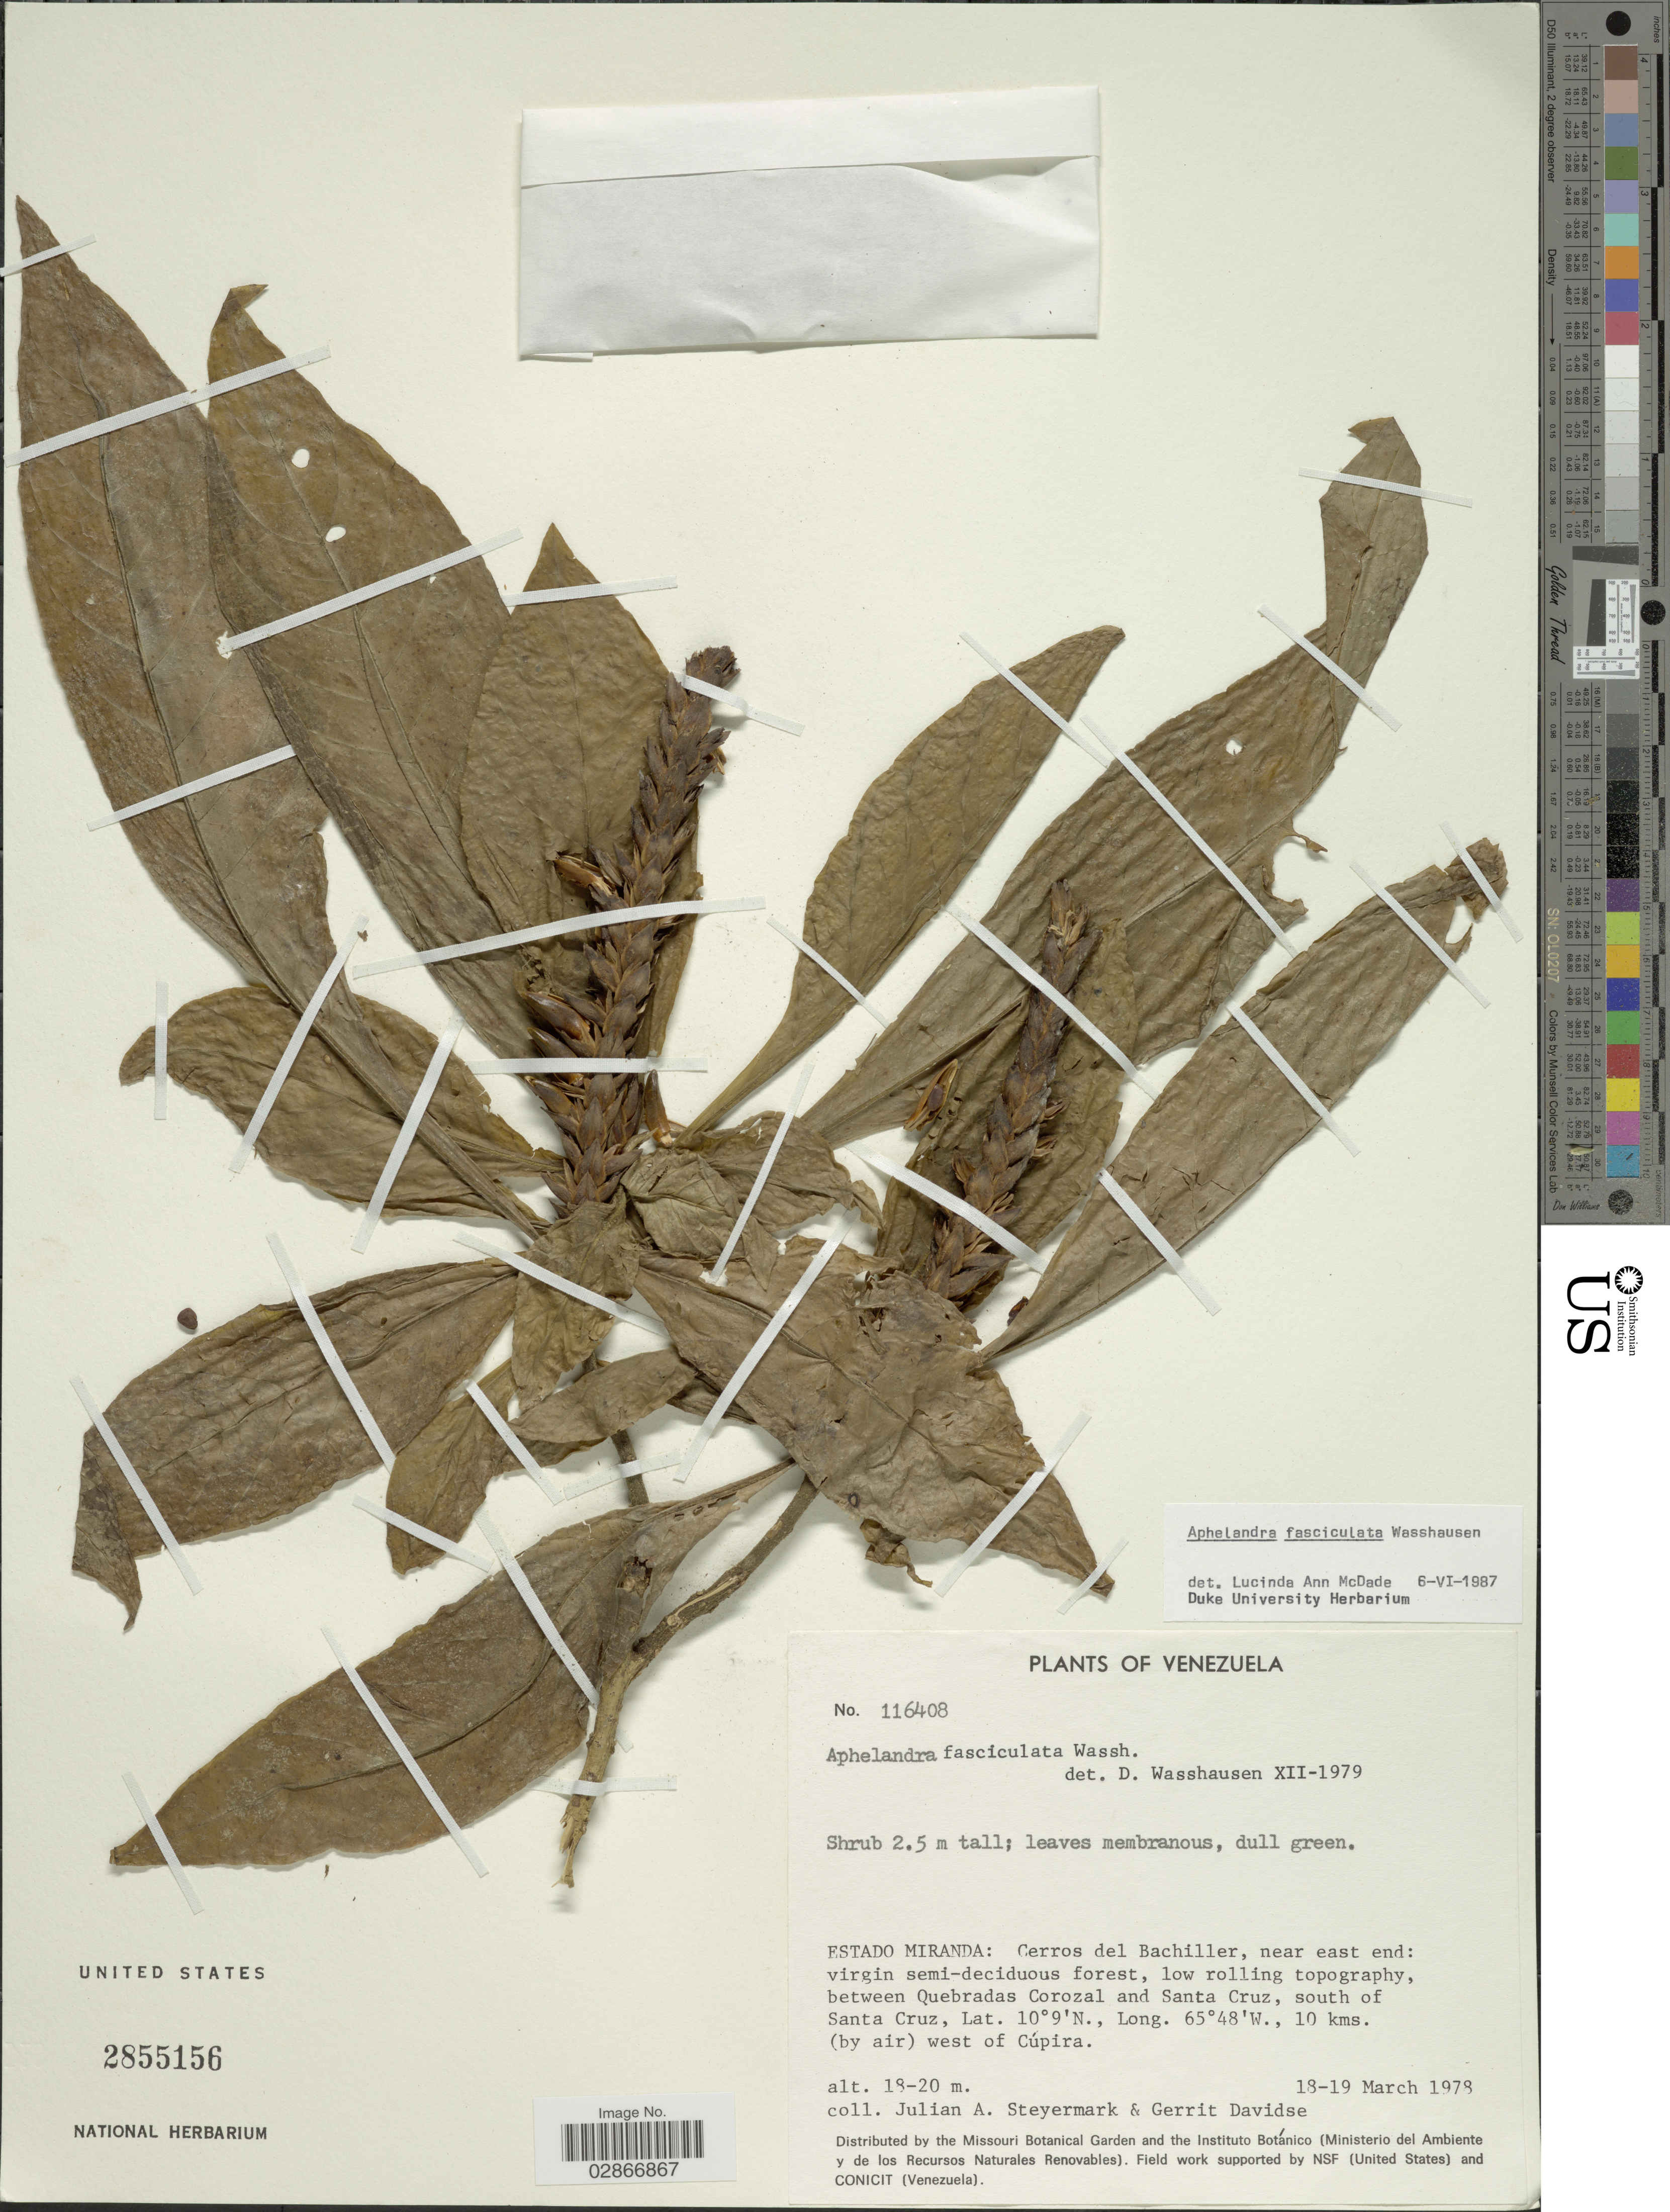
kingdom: Plantae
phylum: Tracheophyta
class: Magnoliopsida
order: Lamiales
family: Acanthaceae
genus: Aphelandra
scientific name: Aphelandra fasciculata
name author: Wassh.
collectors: J. Steyermark & G. Davidse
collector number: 116408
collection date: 1978-03-18/1978-03-19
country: Venezuela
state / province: Miranda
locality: Cerros del Bachiller, near east end: between Quebradas Corozal and Santa Cruz, south of Santa Cruz, 10 kms. (by air) west of Cúpira.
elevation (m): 18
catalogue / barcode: US 2855156